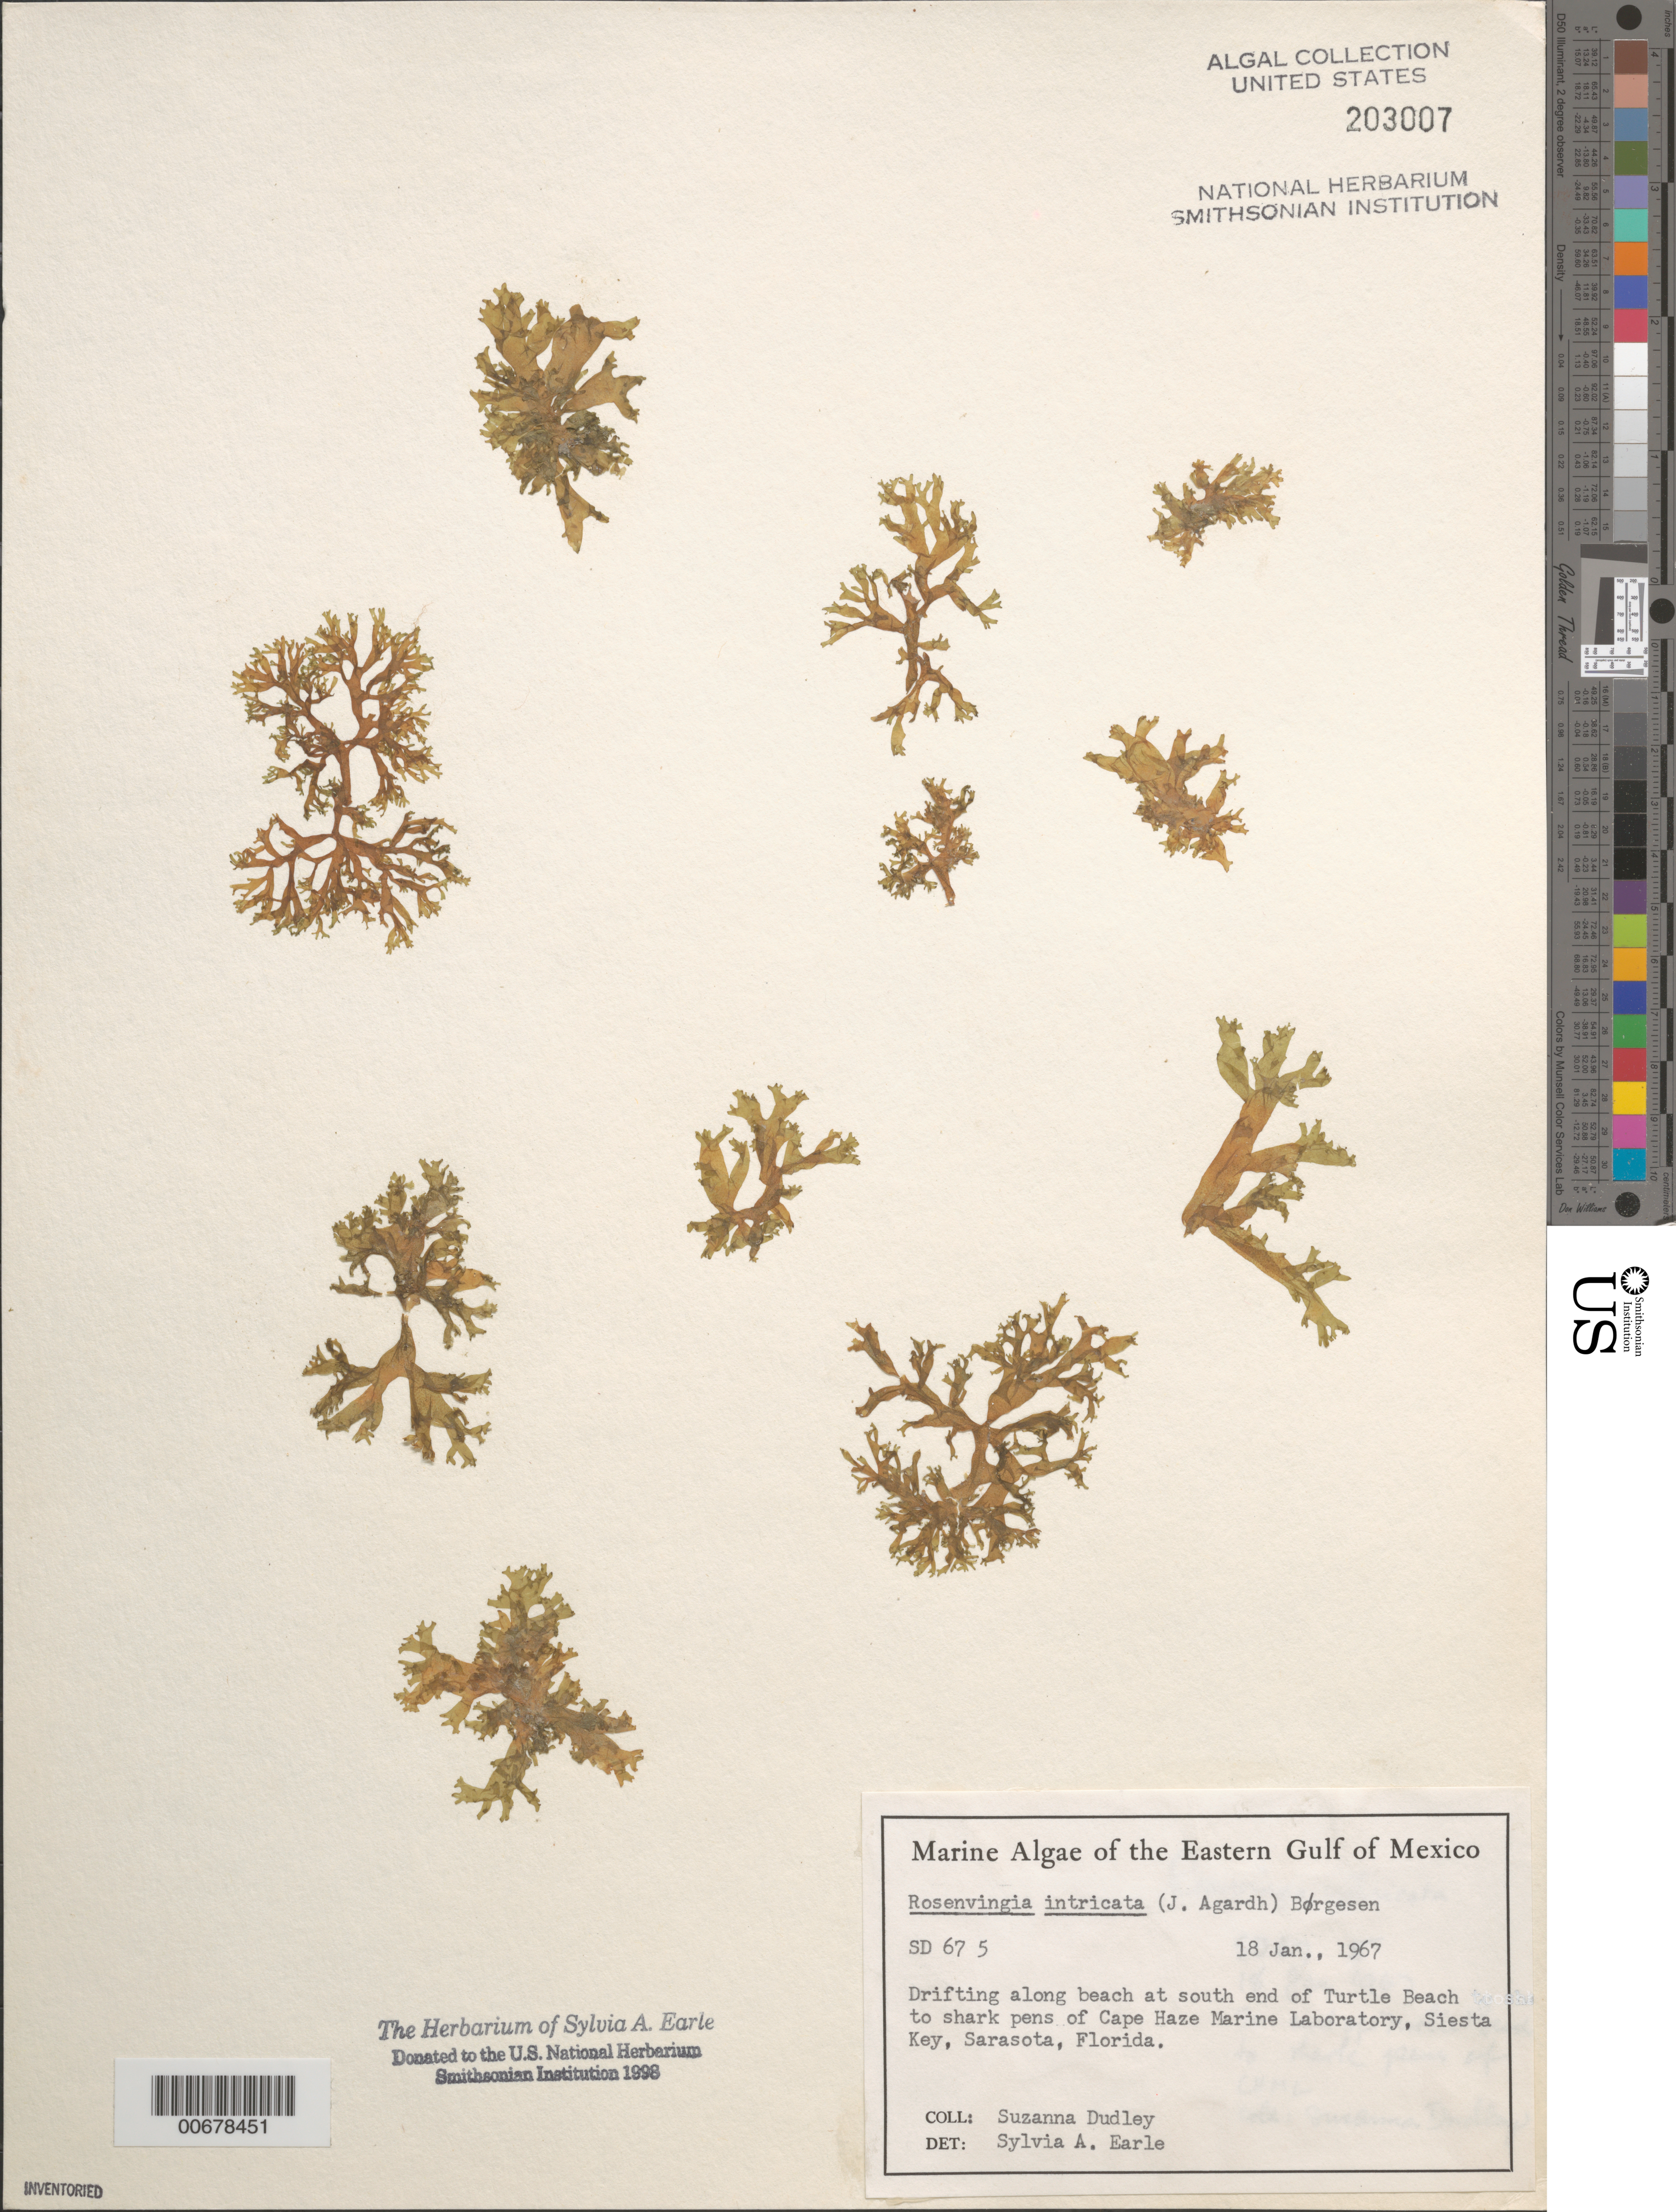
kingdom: Chromista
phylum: Ochrophyta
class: Phaeophyceae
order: Scytosiphonales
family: Scytosiphonaceae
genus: Rosenvingea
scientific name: Rosenvingea endiviifolia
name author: (Martius) M.J. Wynne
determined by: Algae name updating Project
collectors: S. Dudley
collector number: SD 67 5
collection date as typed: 18 Jan 1967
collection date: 1967-01-18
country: United States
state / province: Florida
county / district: Sarasota County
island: Siesta Key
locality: Turtle Beach to Cape Haze Marine Laboratory shark pens, Sarasota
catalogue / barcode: US 203007